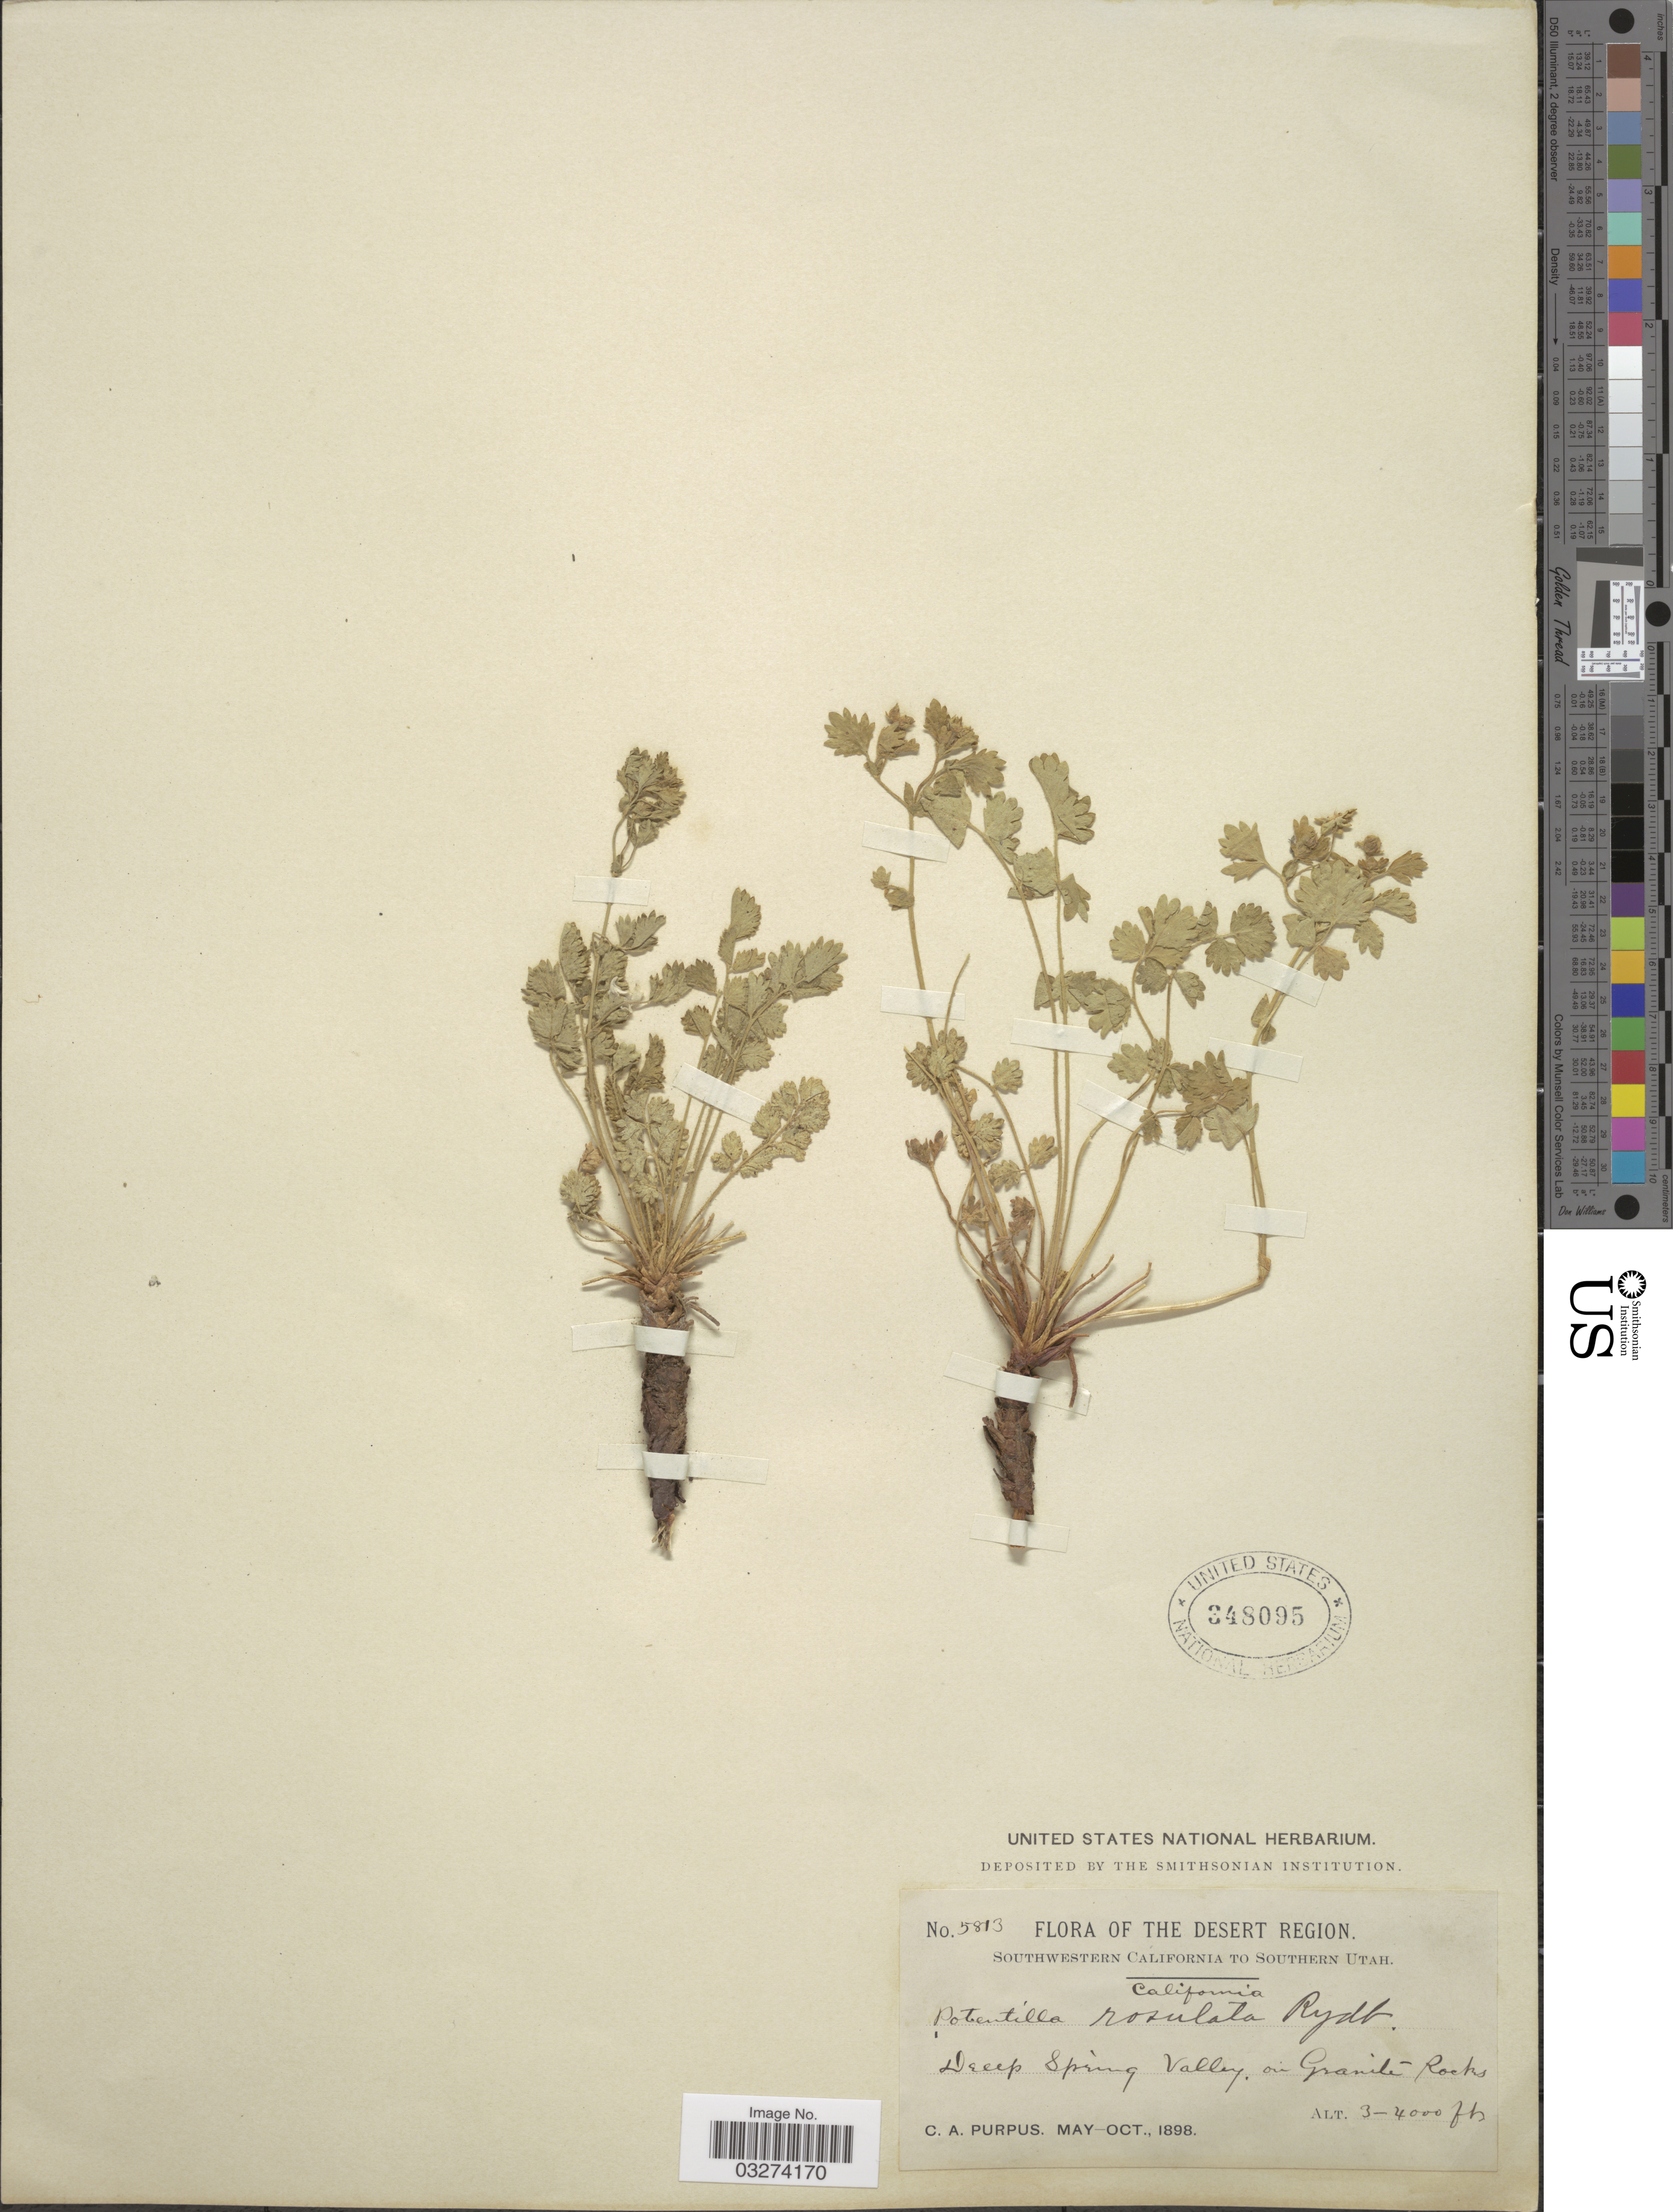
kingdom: Plantae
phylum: Tracheophyta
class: Magnoliopsida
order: Rosales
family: Rosaceae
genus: Potentilla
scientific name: Potentilla saxosa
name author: Lemmon & S.A. Lemmon ex Greene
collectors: C. A. Purpus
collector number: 5813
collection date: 1898-05/1898-10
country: United States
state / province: California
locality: The Desert Region. Southwestern California. Deep Spring Valley, on Granite Rocks.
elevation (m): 914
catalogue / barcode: US 348095